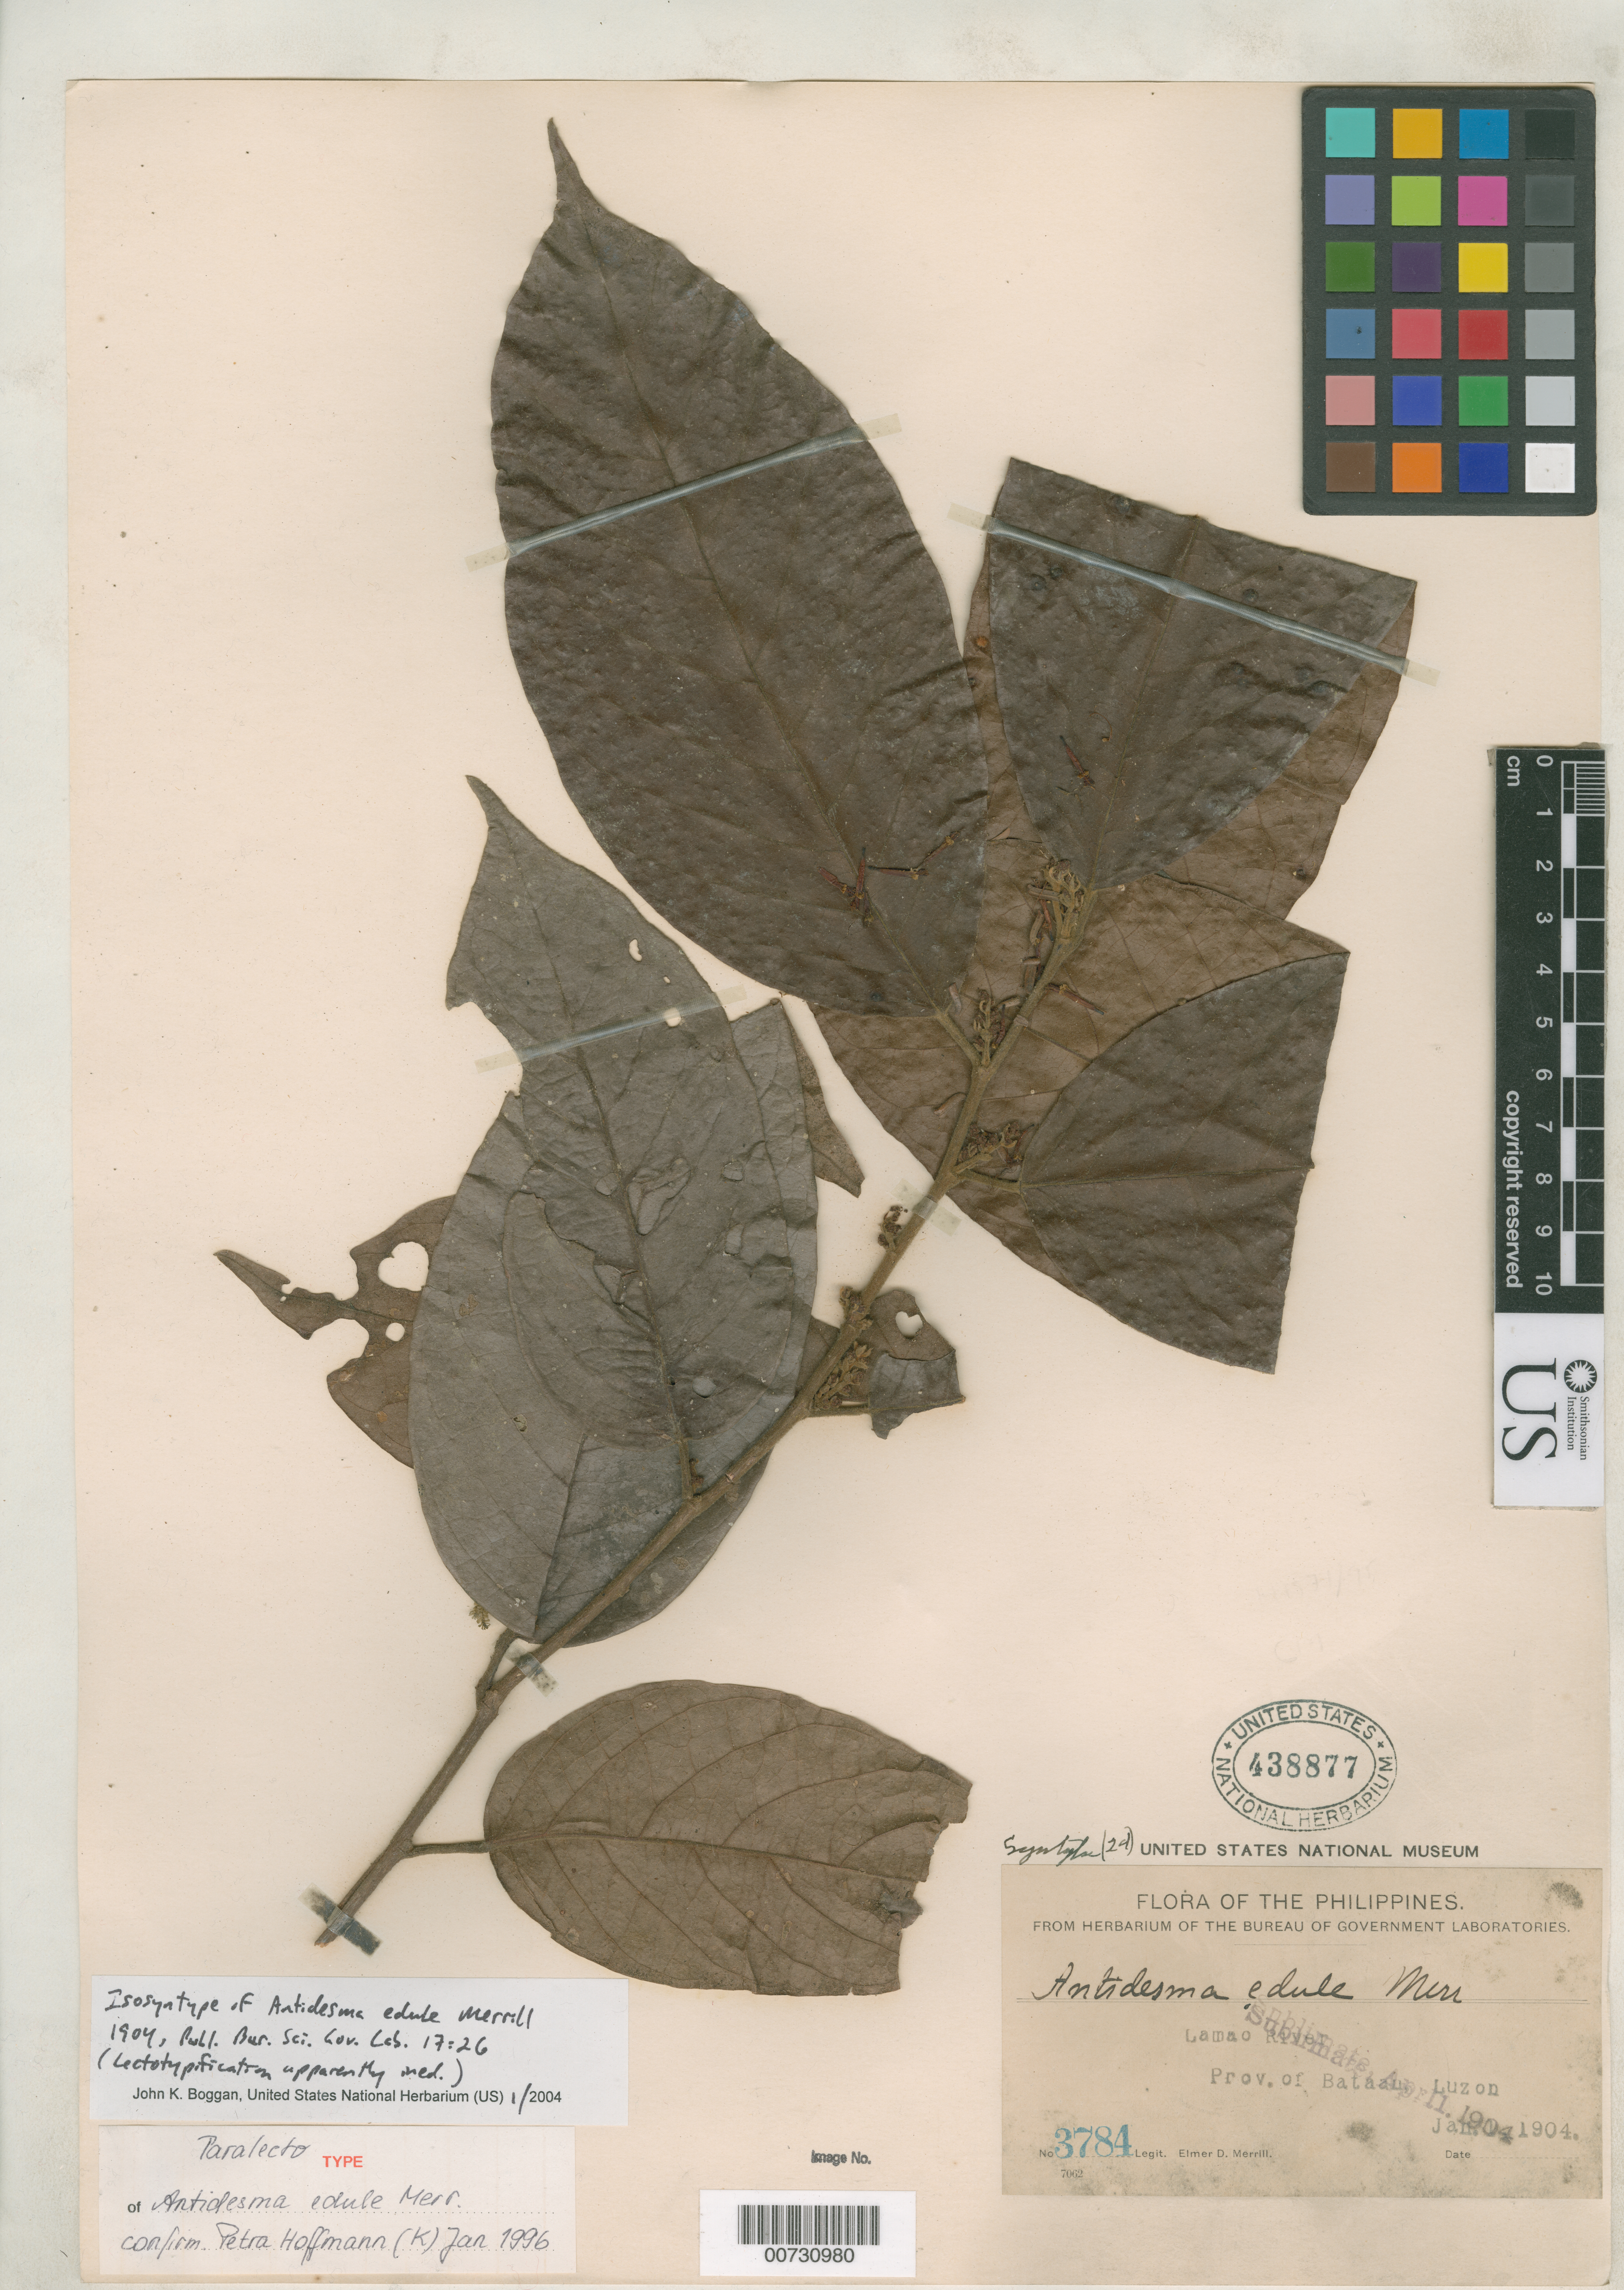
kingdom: Plantae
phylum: Tracheophyta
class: Magnoliopsida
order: Malpighiales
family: Phyllanthaceae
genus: Antidesma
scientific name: Antidesma edule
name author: Merr.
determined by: Hoffmann, P.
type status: Isosyntype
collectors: E. D. Merrill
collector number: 3784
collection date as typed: Jan 1904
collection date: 1904-01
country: Philippines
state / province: Ilocos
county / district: Ilocos Sur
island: Luzon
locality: Lamao River.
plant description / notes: Annotated as "paralectotype" by P. Hoffman, 1996.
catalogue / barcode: US 438877